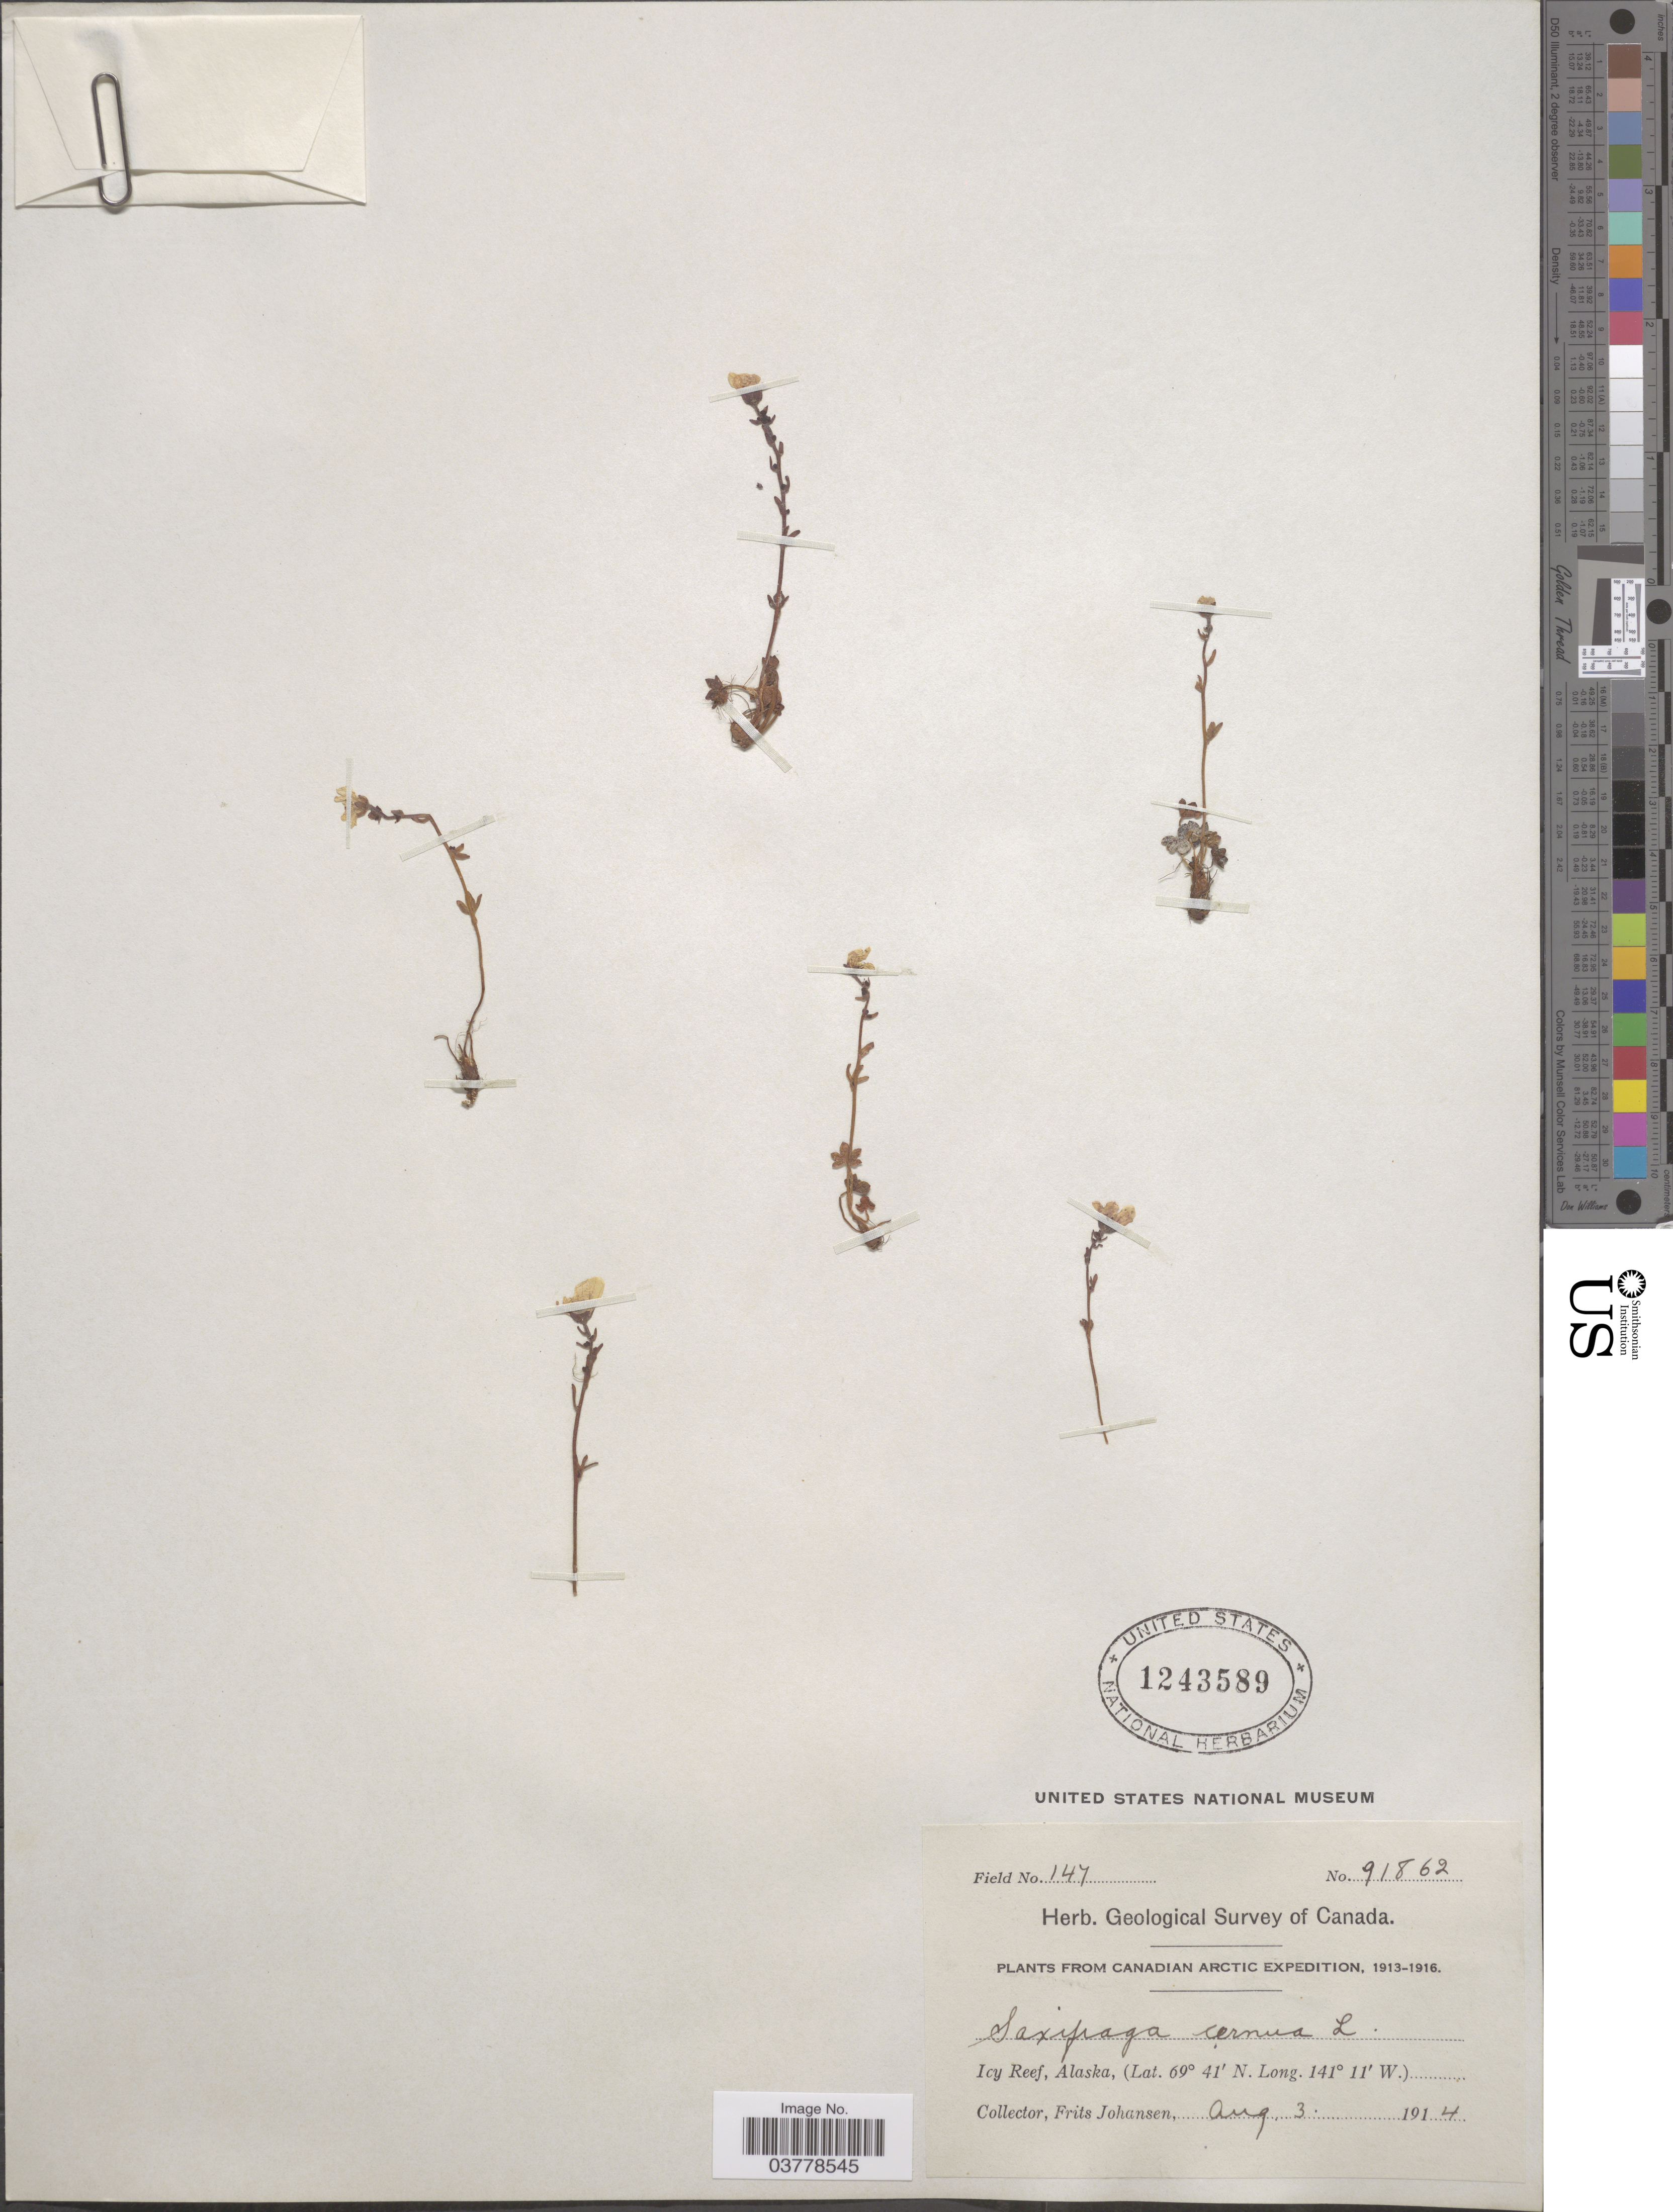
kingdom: Plantae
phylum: Tracheophyta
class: Magnoliopsida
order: Saxifragales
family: Saxifragaceae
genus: Saxifraga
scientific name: Saxifraga cernua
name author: L.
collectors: F. Johansen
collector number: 91862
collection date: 1914-08-03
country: United States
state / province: Alaska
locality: Icy Reef.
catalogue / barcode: US 1243589